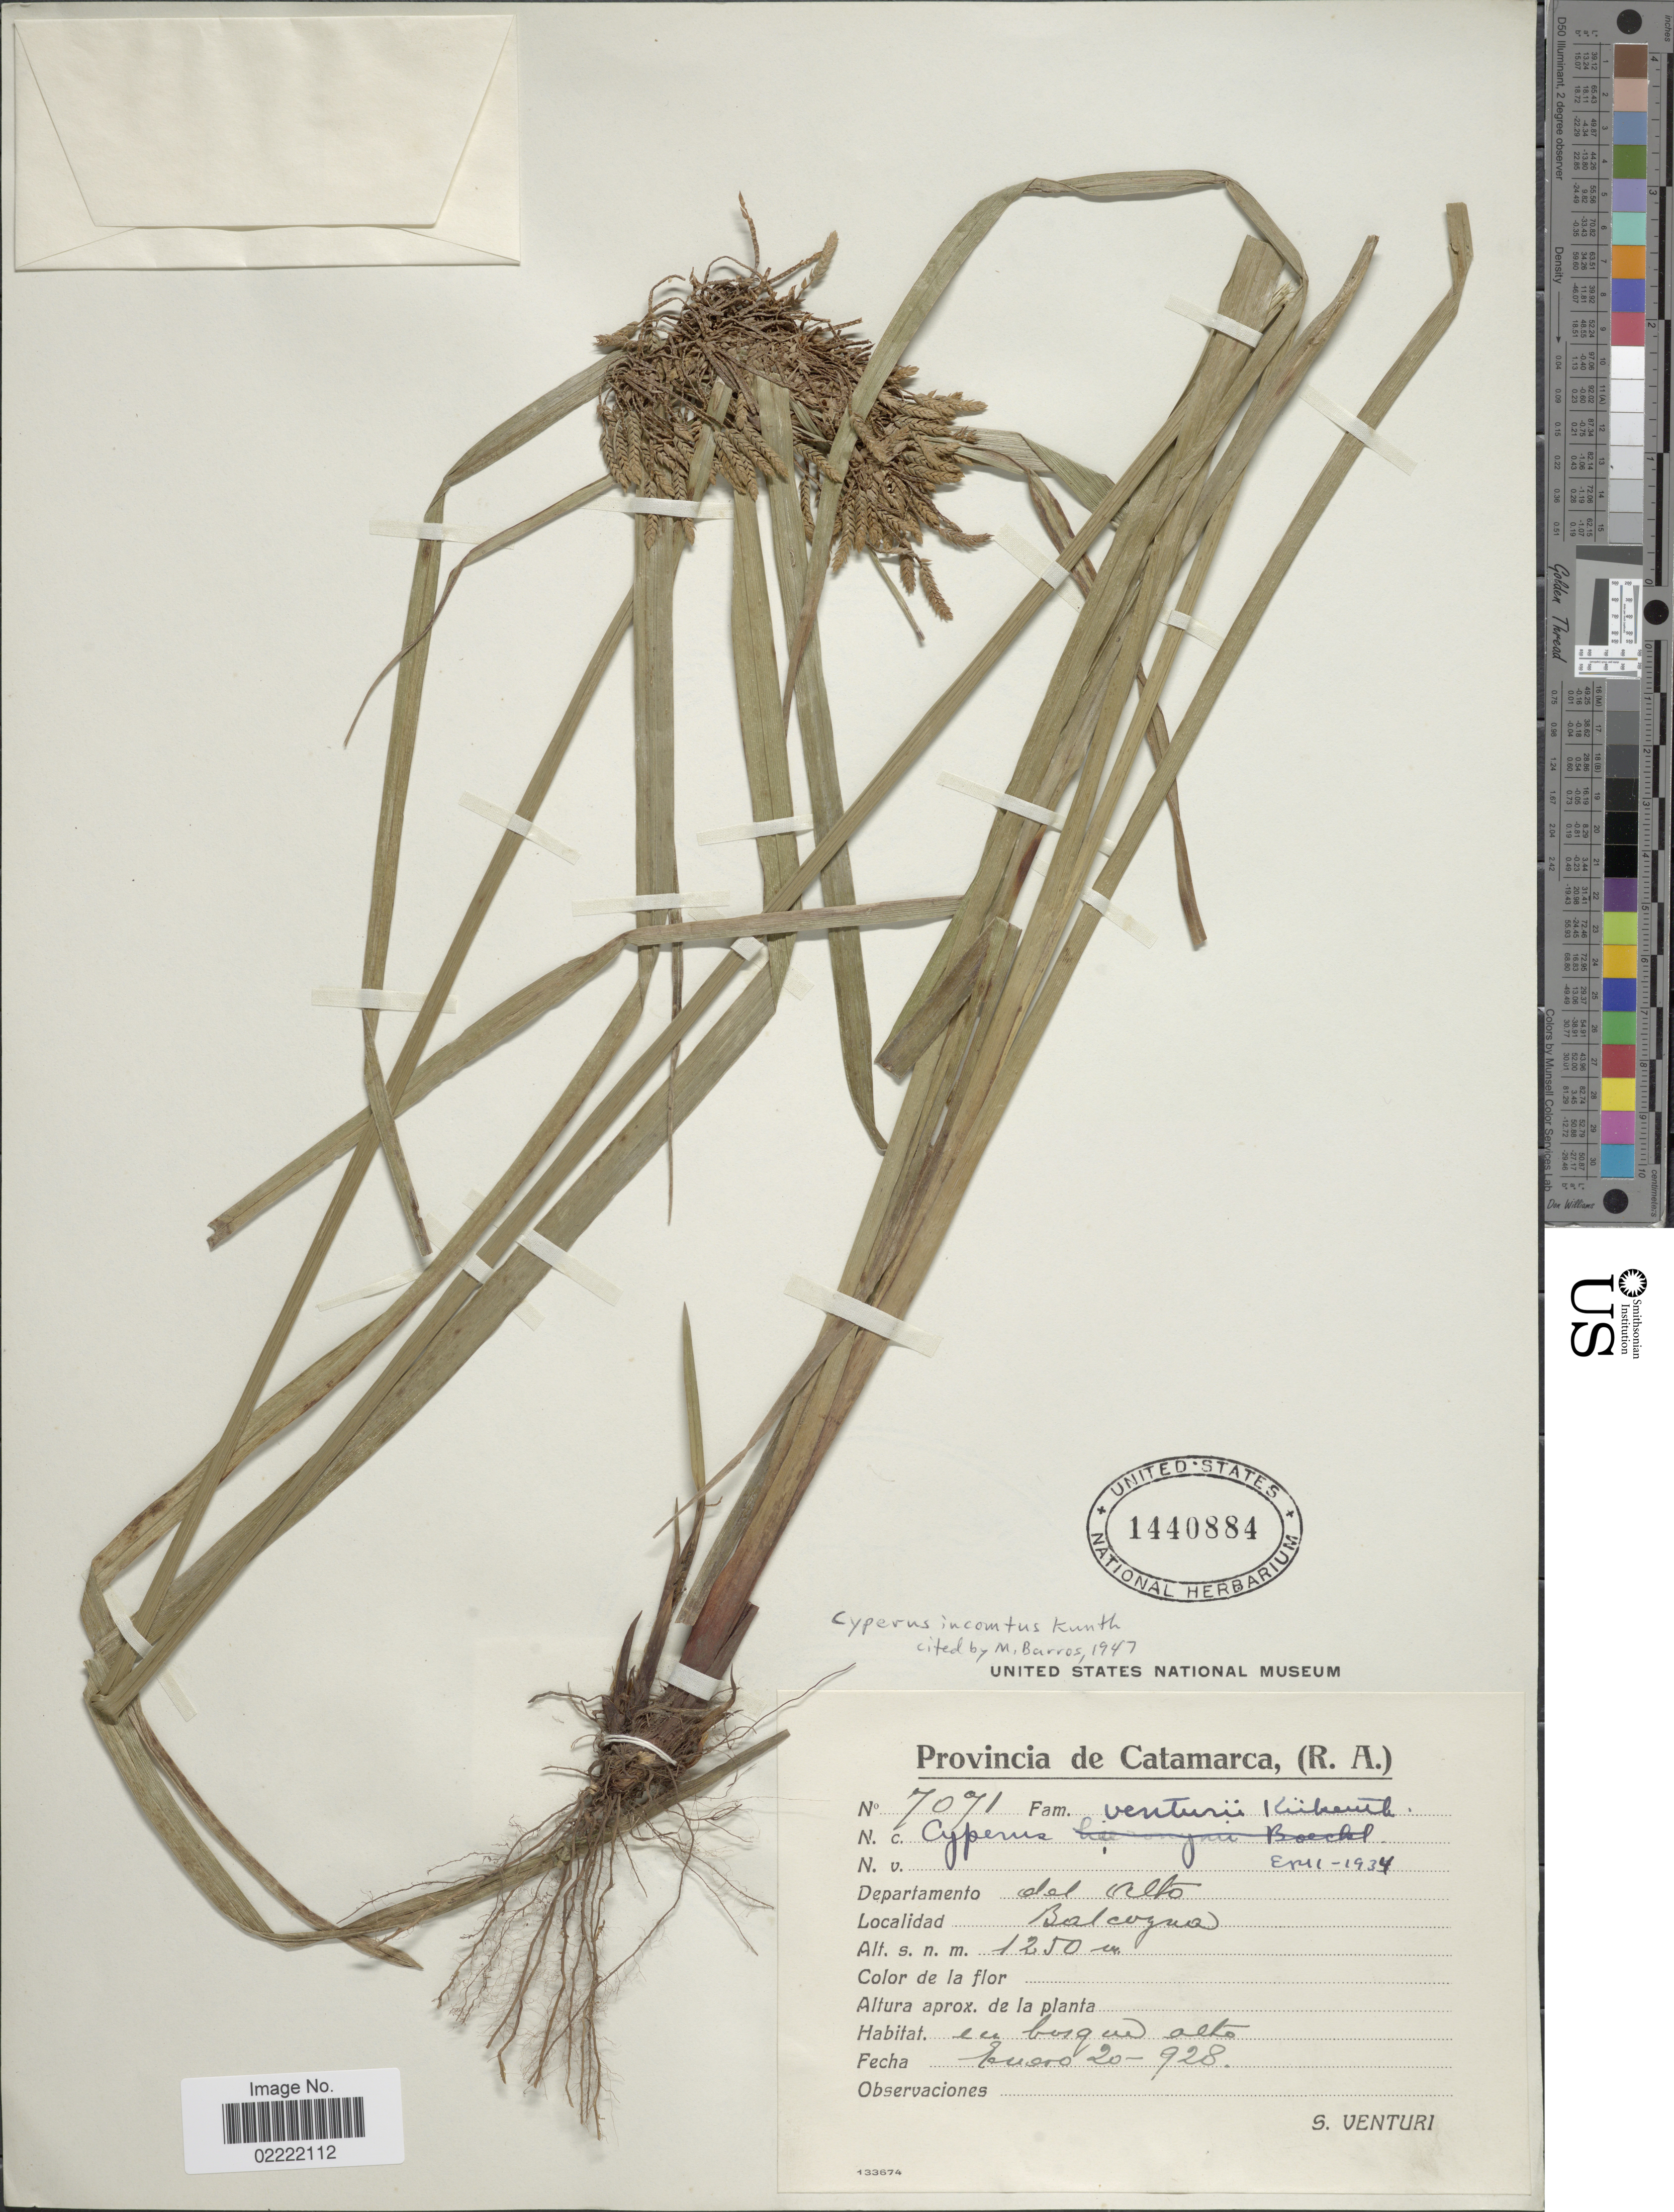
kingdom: Plantae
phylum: Tracheophyta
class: Liliopsida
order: Poales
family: Cyperaceae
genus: Cyperus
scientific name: Cyperus incomtus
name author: Kunth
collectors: S. Venturi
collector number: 7071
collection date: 1928-01-20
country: Argentina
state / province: Catamarca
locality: (R.A.) Departamento del Alto, Balcozna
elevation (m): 1250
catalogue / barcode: US 1440884